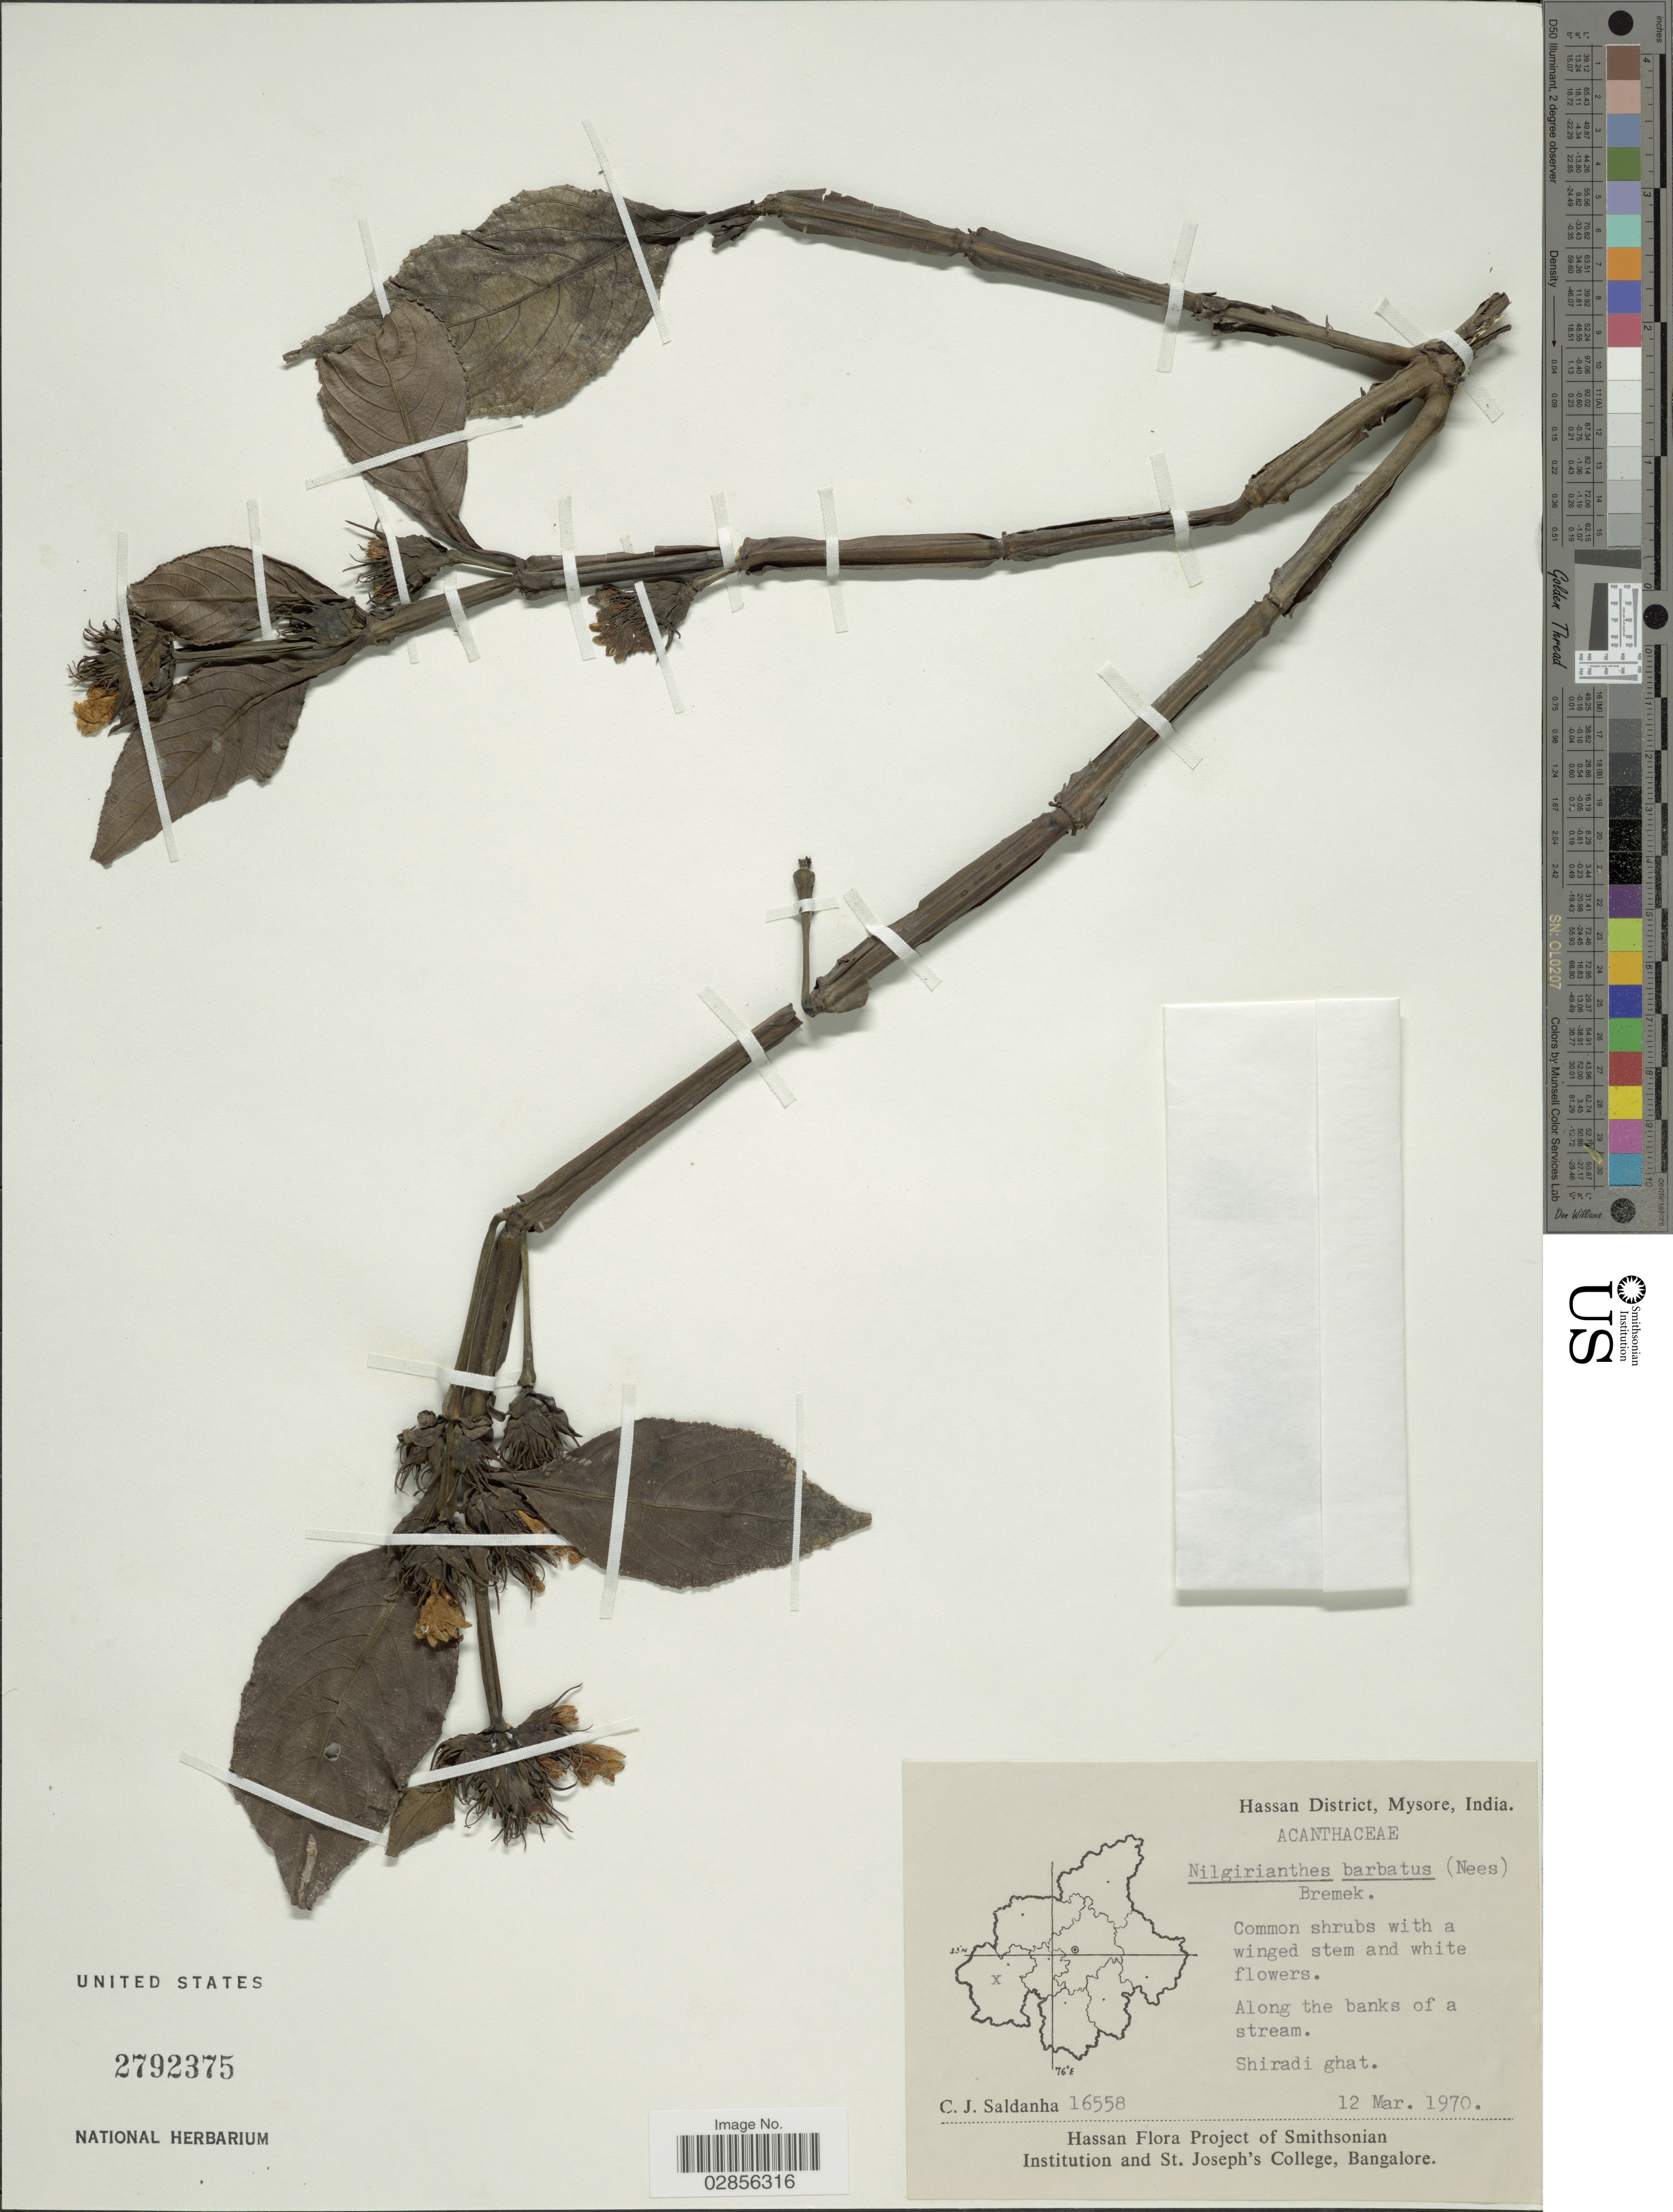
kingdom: Plantae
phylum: Tracheophyta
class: Magnoliopsida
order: Lamiales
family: Acanthaceae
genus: Strobilanthes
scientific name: Strobilanthes barbata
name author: Nees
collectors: C. J. Saldanha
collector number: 16558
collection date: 1970-03-12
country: India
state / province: Karnataka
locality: Hassan District, Mysore. Along the banks of a stream. Shiradi ghat.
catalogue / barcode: US 2792375